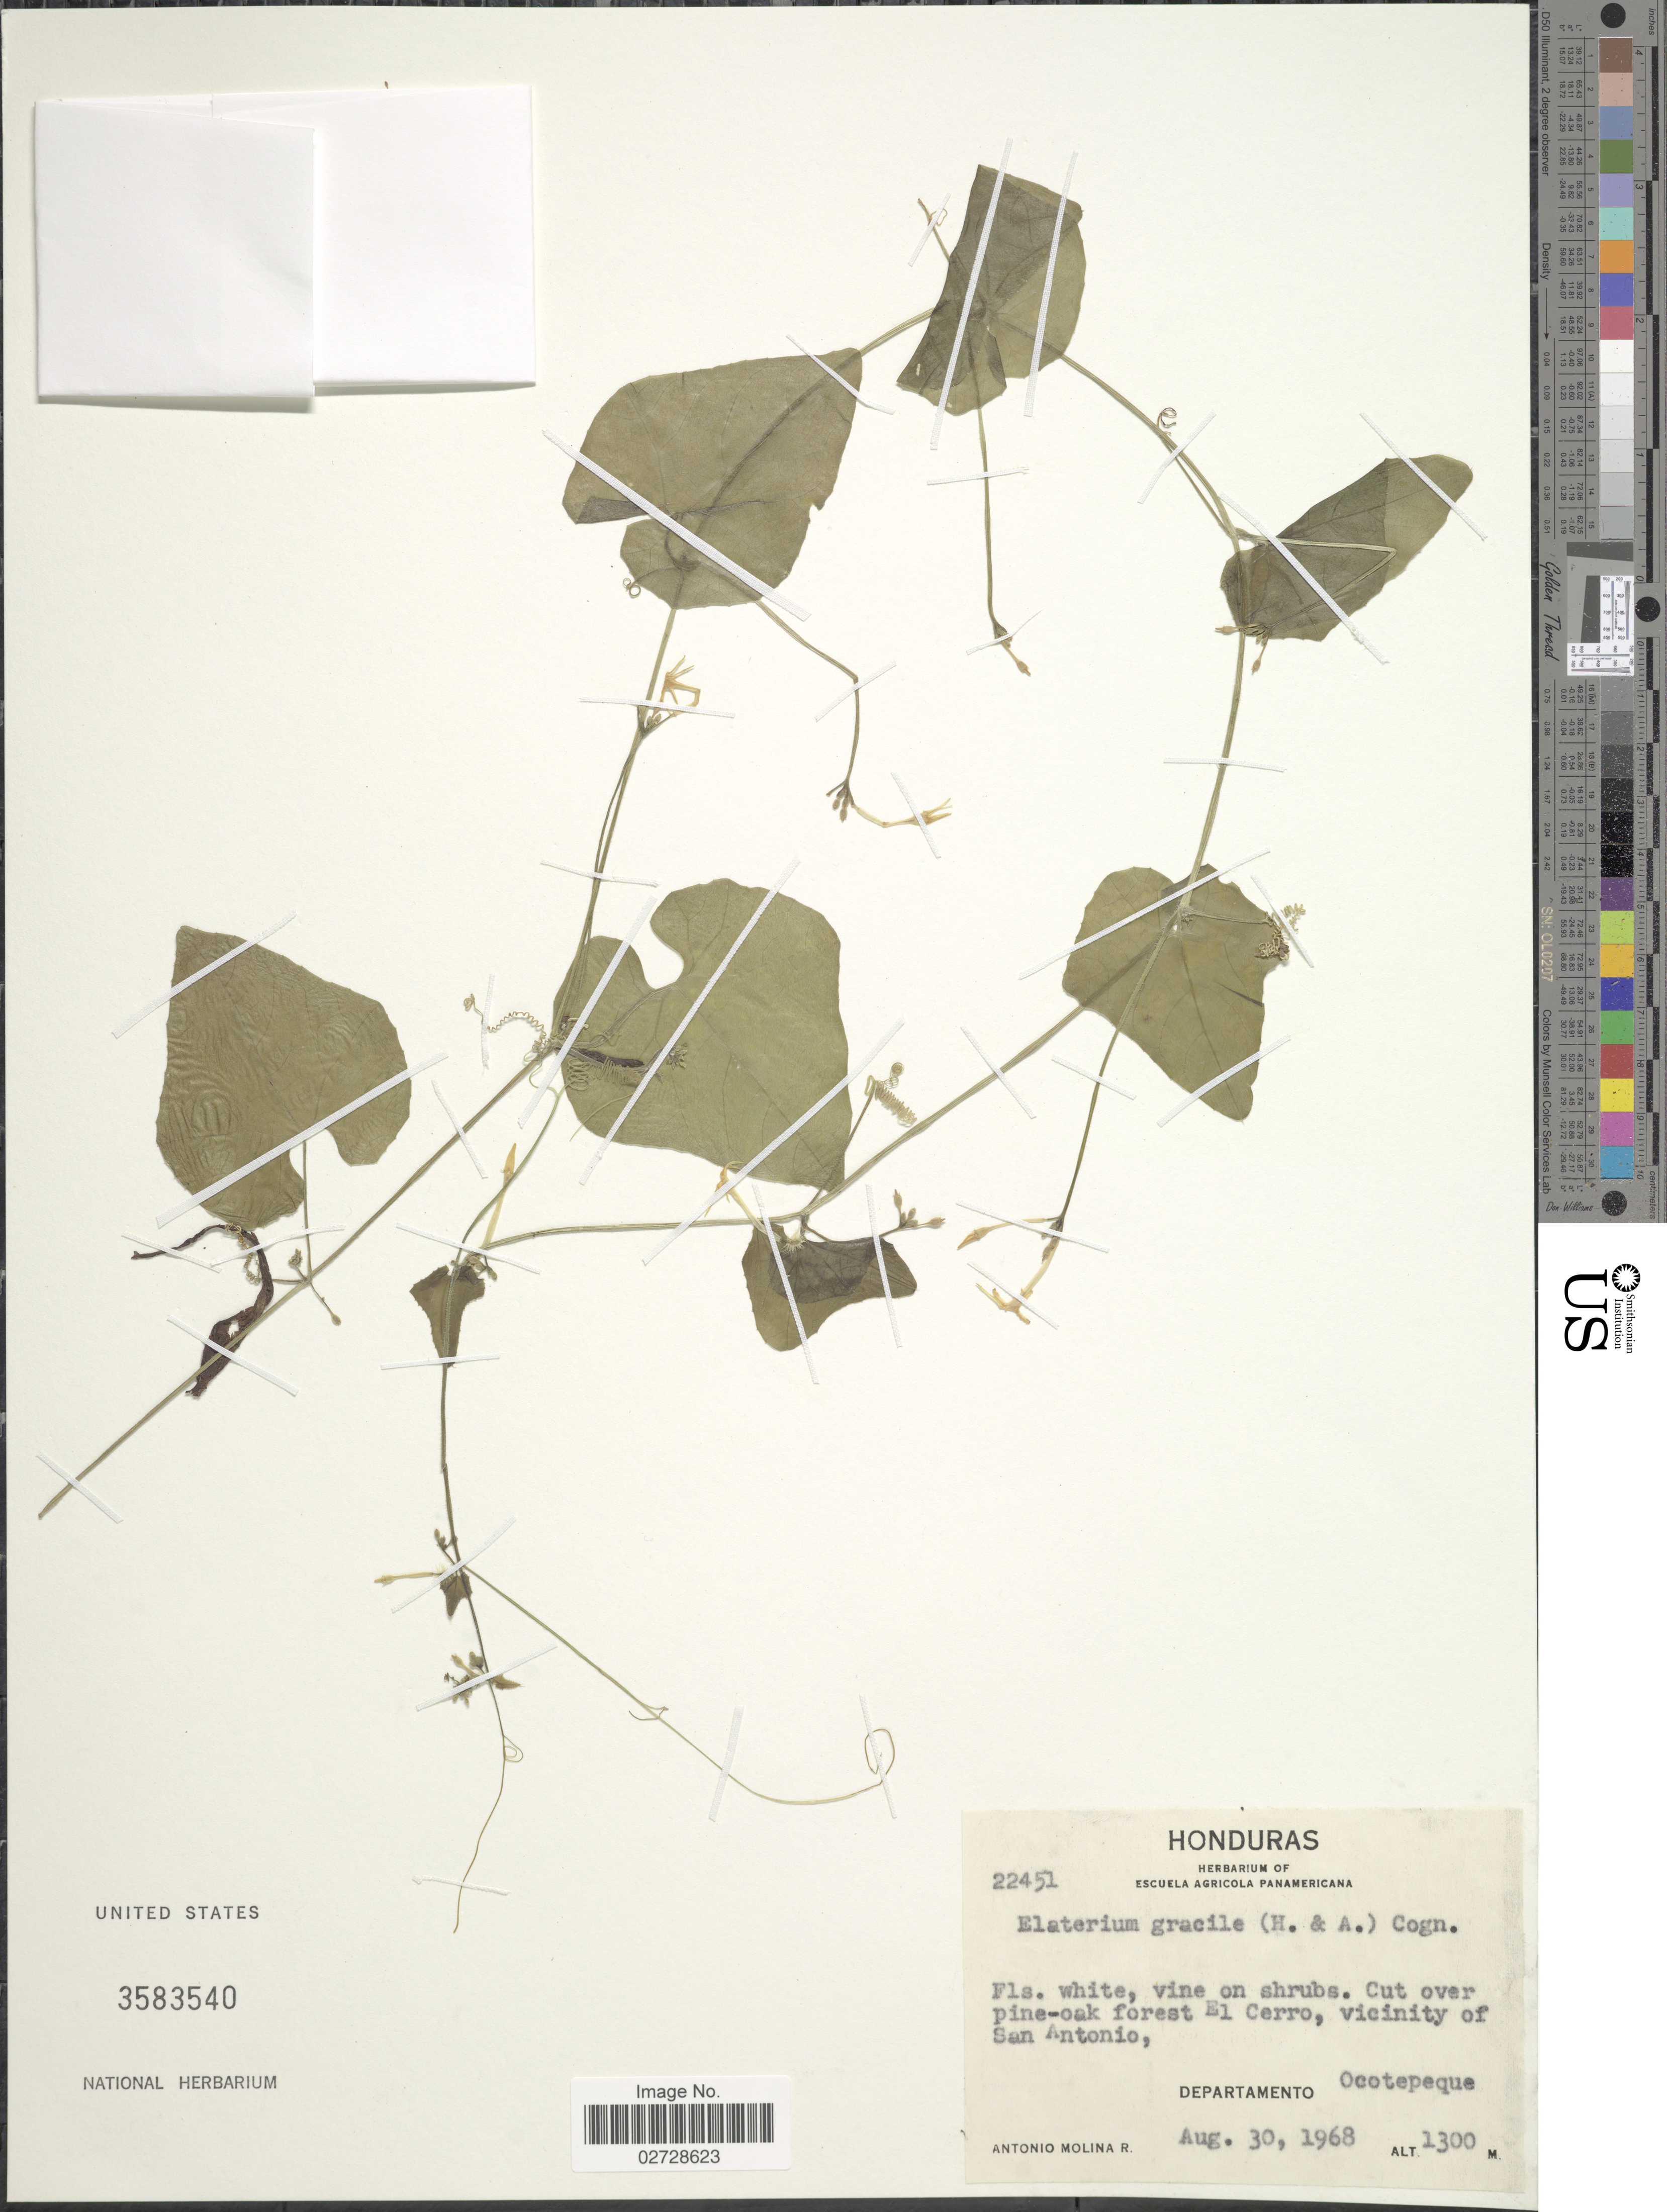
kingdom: Plantae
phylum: Tracheophyta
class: Magnoliopsida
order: Cucurbitales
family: Cucurbitaceae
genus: Cyclanthera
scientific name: Cyclanthera carthagenensis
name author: (Jacq.) H. Schaef. & S.S. Renner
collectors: A. Molina R.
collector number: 22451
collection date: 1968-08-30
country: Honduras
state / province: Ocotepeque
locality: Cut over pine-oak forest El Cerro, vicinity of San Antonio.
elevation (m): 1300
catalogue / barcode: US 3583540